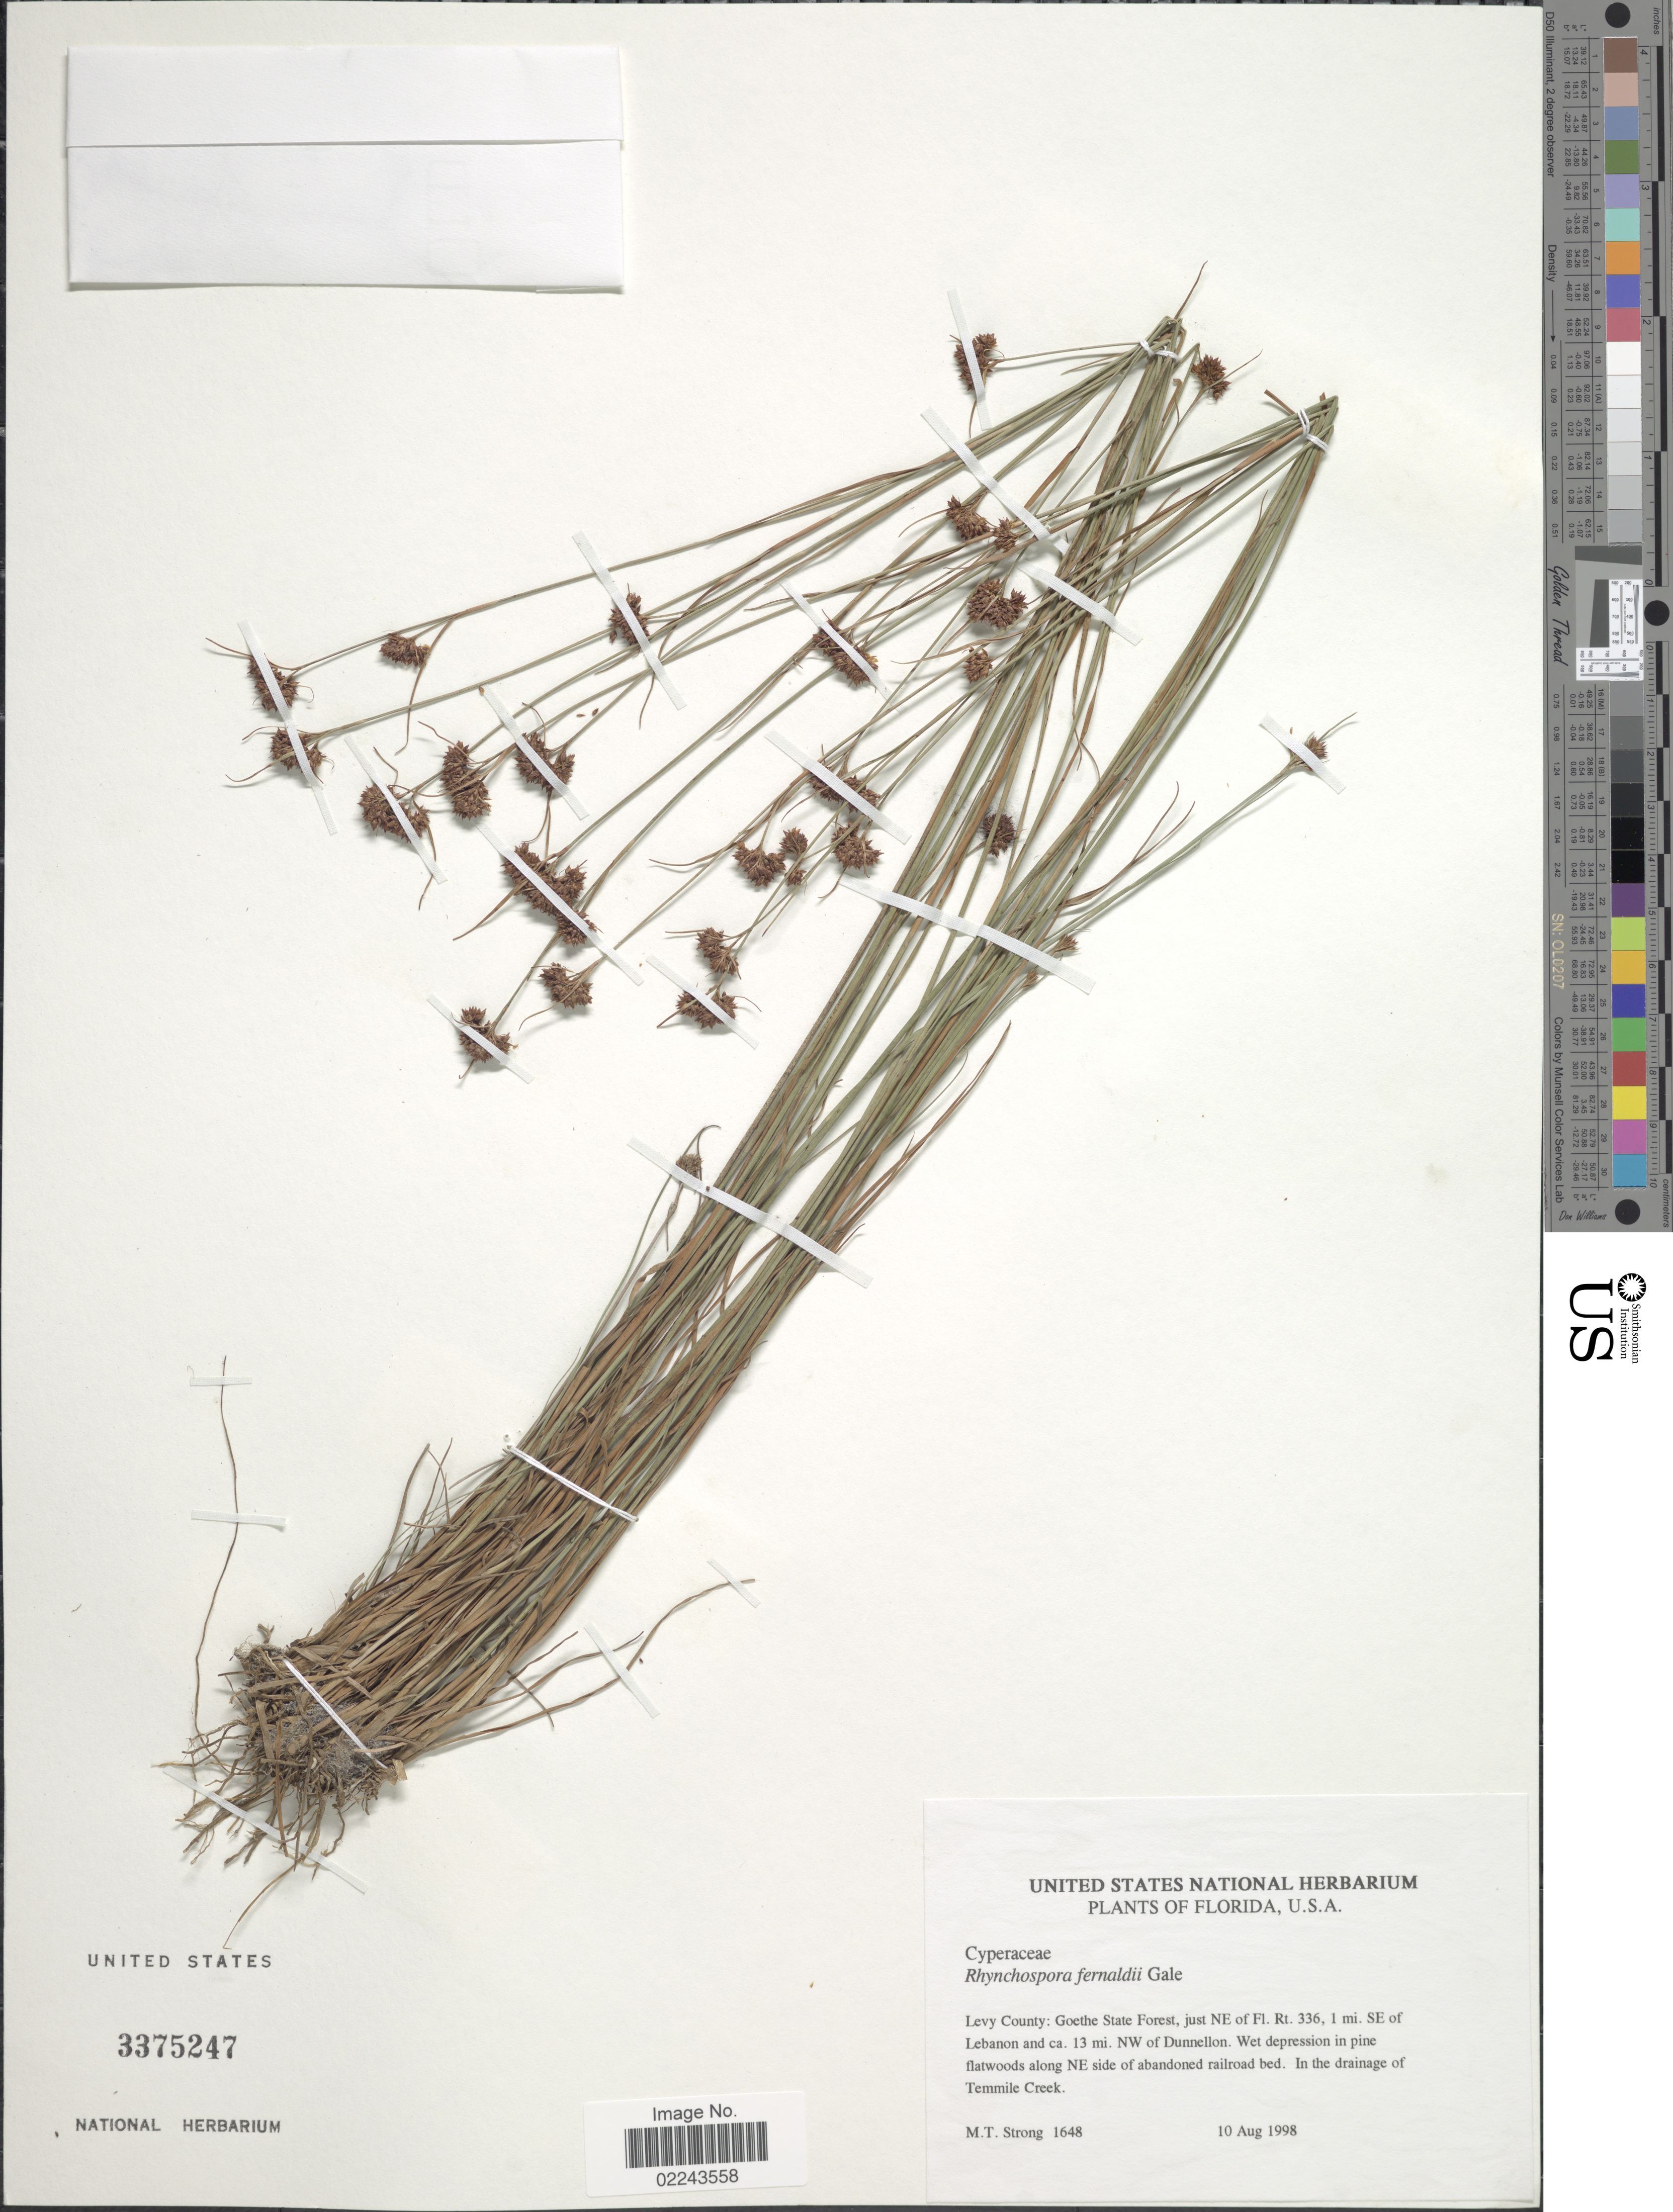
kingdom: Plantae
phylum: Tracheophyta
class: Liliopsida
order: Poales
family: Cyperaceae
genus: Rhynchospora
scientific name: Rhynchospora fernaldii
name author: Gale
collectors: M. T. Strong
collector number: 1648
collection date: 1998-08-10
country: United States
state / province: Florida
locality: U.S.A., Levy County, Goethe State Forest, just NE of Fl. Rt. 336, 1 mi SE of Lebanon and ca 13 mi NW of Dunnellon, drainage of Temmile Creek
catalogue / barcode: US 3375247